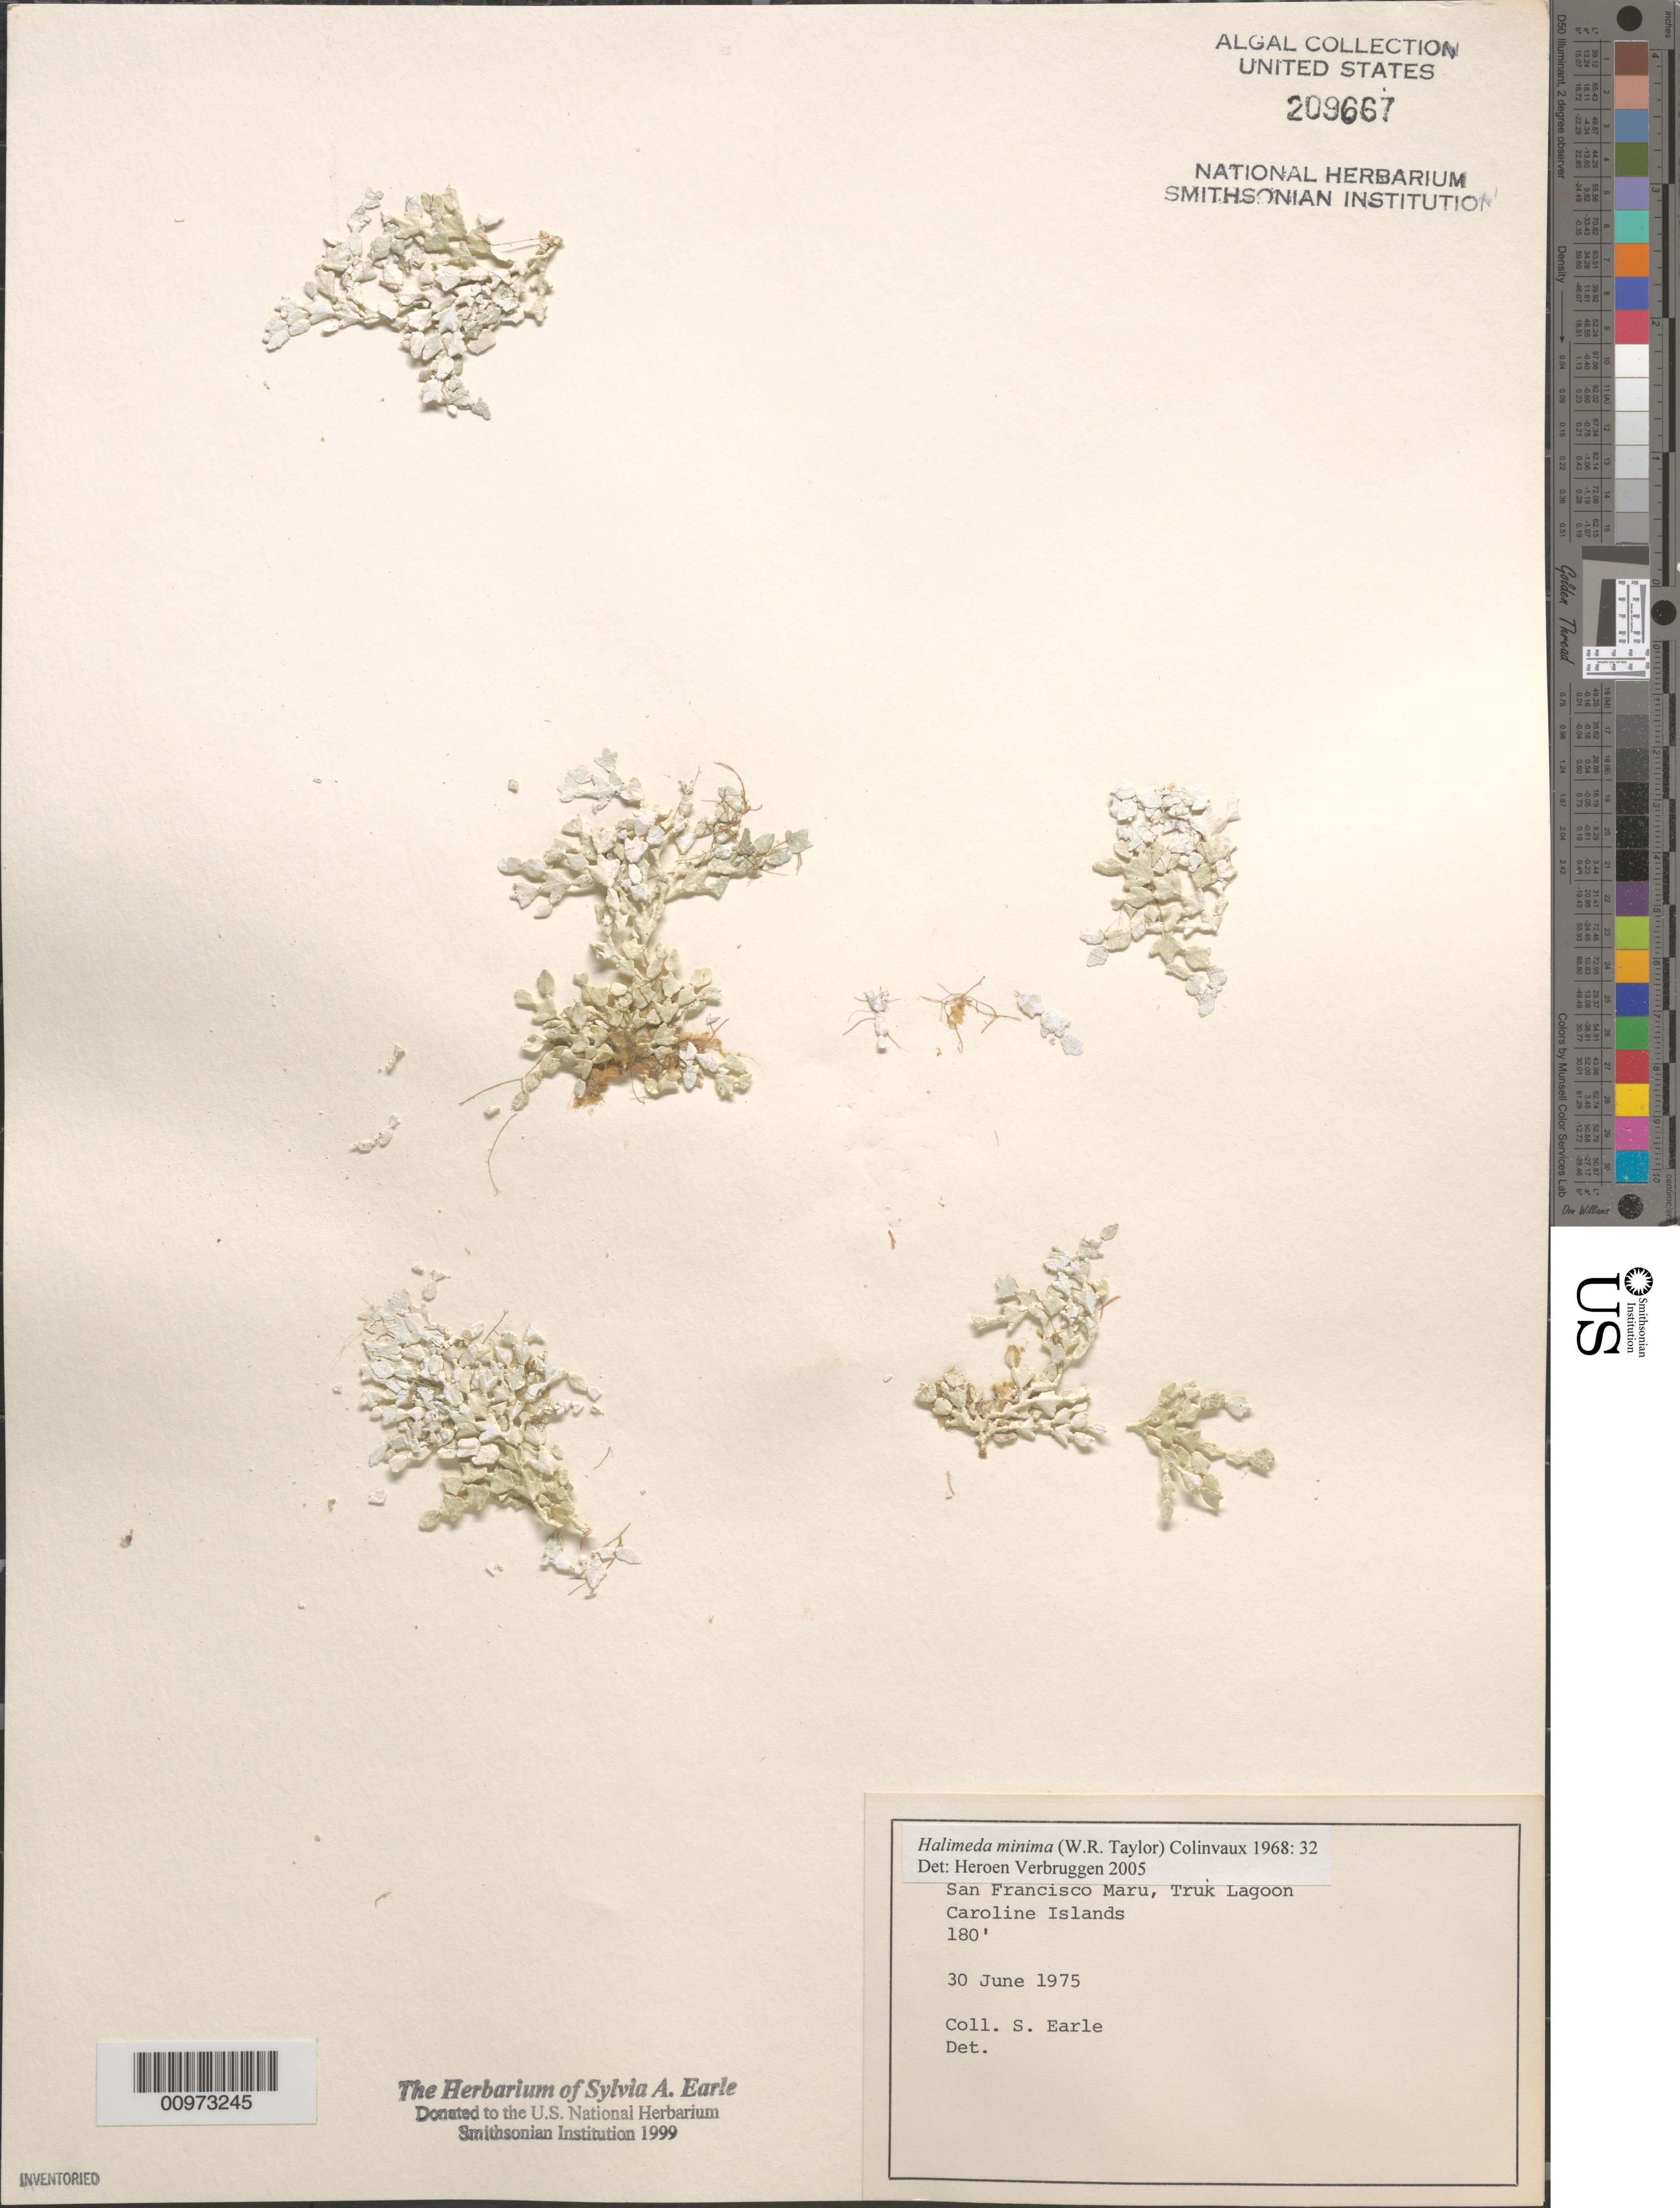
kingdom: Plantae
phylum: Chlorophyta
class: Ulvophyceae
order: Bryopsidales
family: Halimedaceae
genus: Halimeda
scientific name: Halimeda minima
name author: (W.R. Taylor) Hillis-Colinvaux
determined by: Verbruggen, H.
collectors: S. A. Earle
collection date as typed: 30 Jun 1975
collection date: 1975-06-30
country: Micronesia, Federated States of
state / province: Truk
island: Truk (Chuuk) Is.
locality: Chuuk Lagoon (Truk Lagoon), San Francisco Maru shipwreck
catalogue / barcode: US 209667